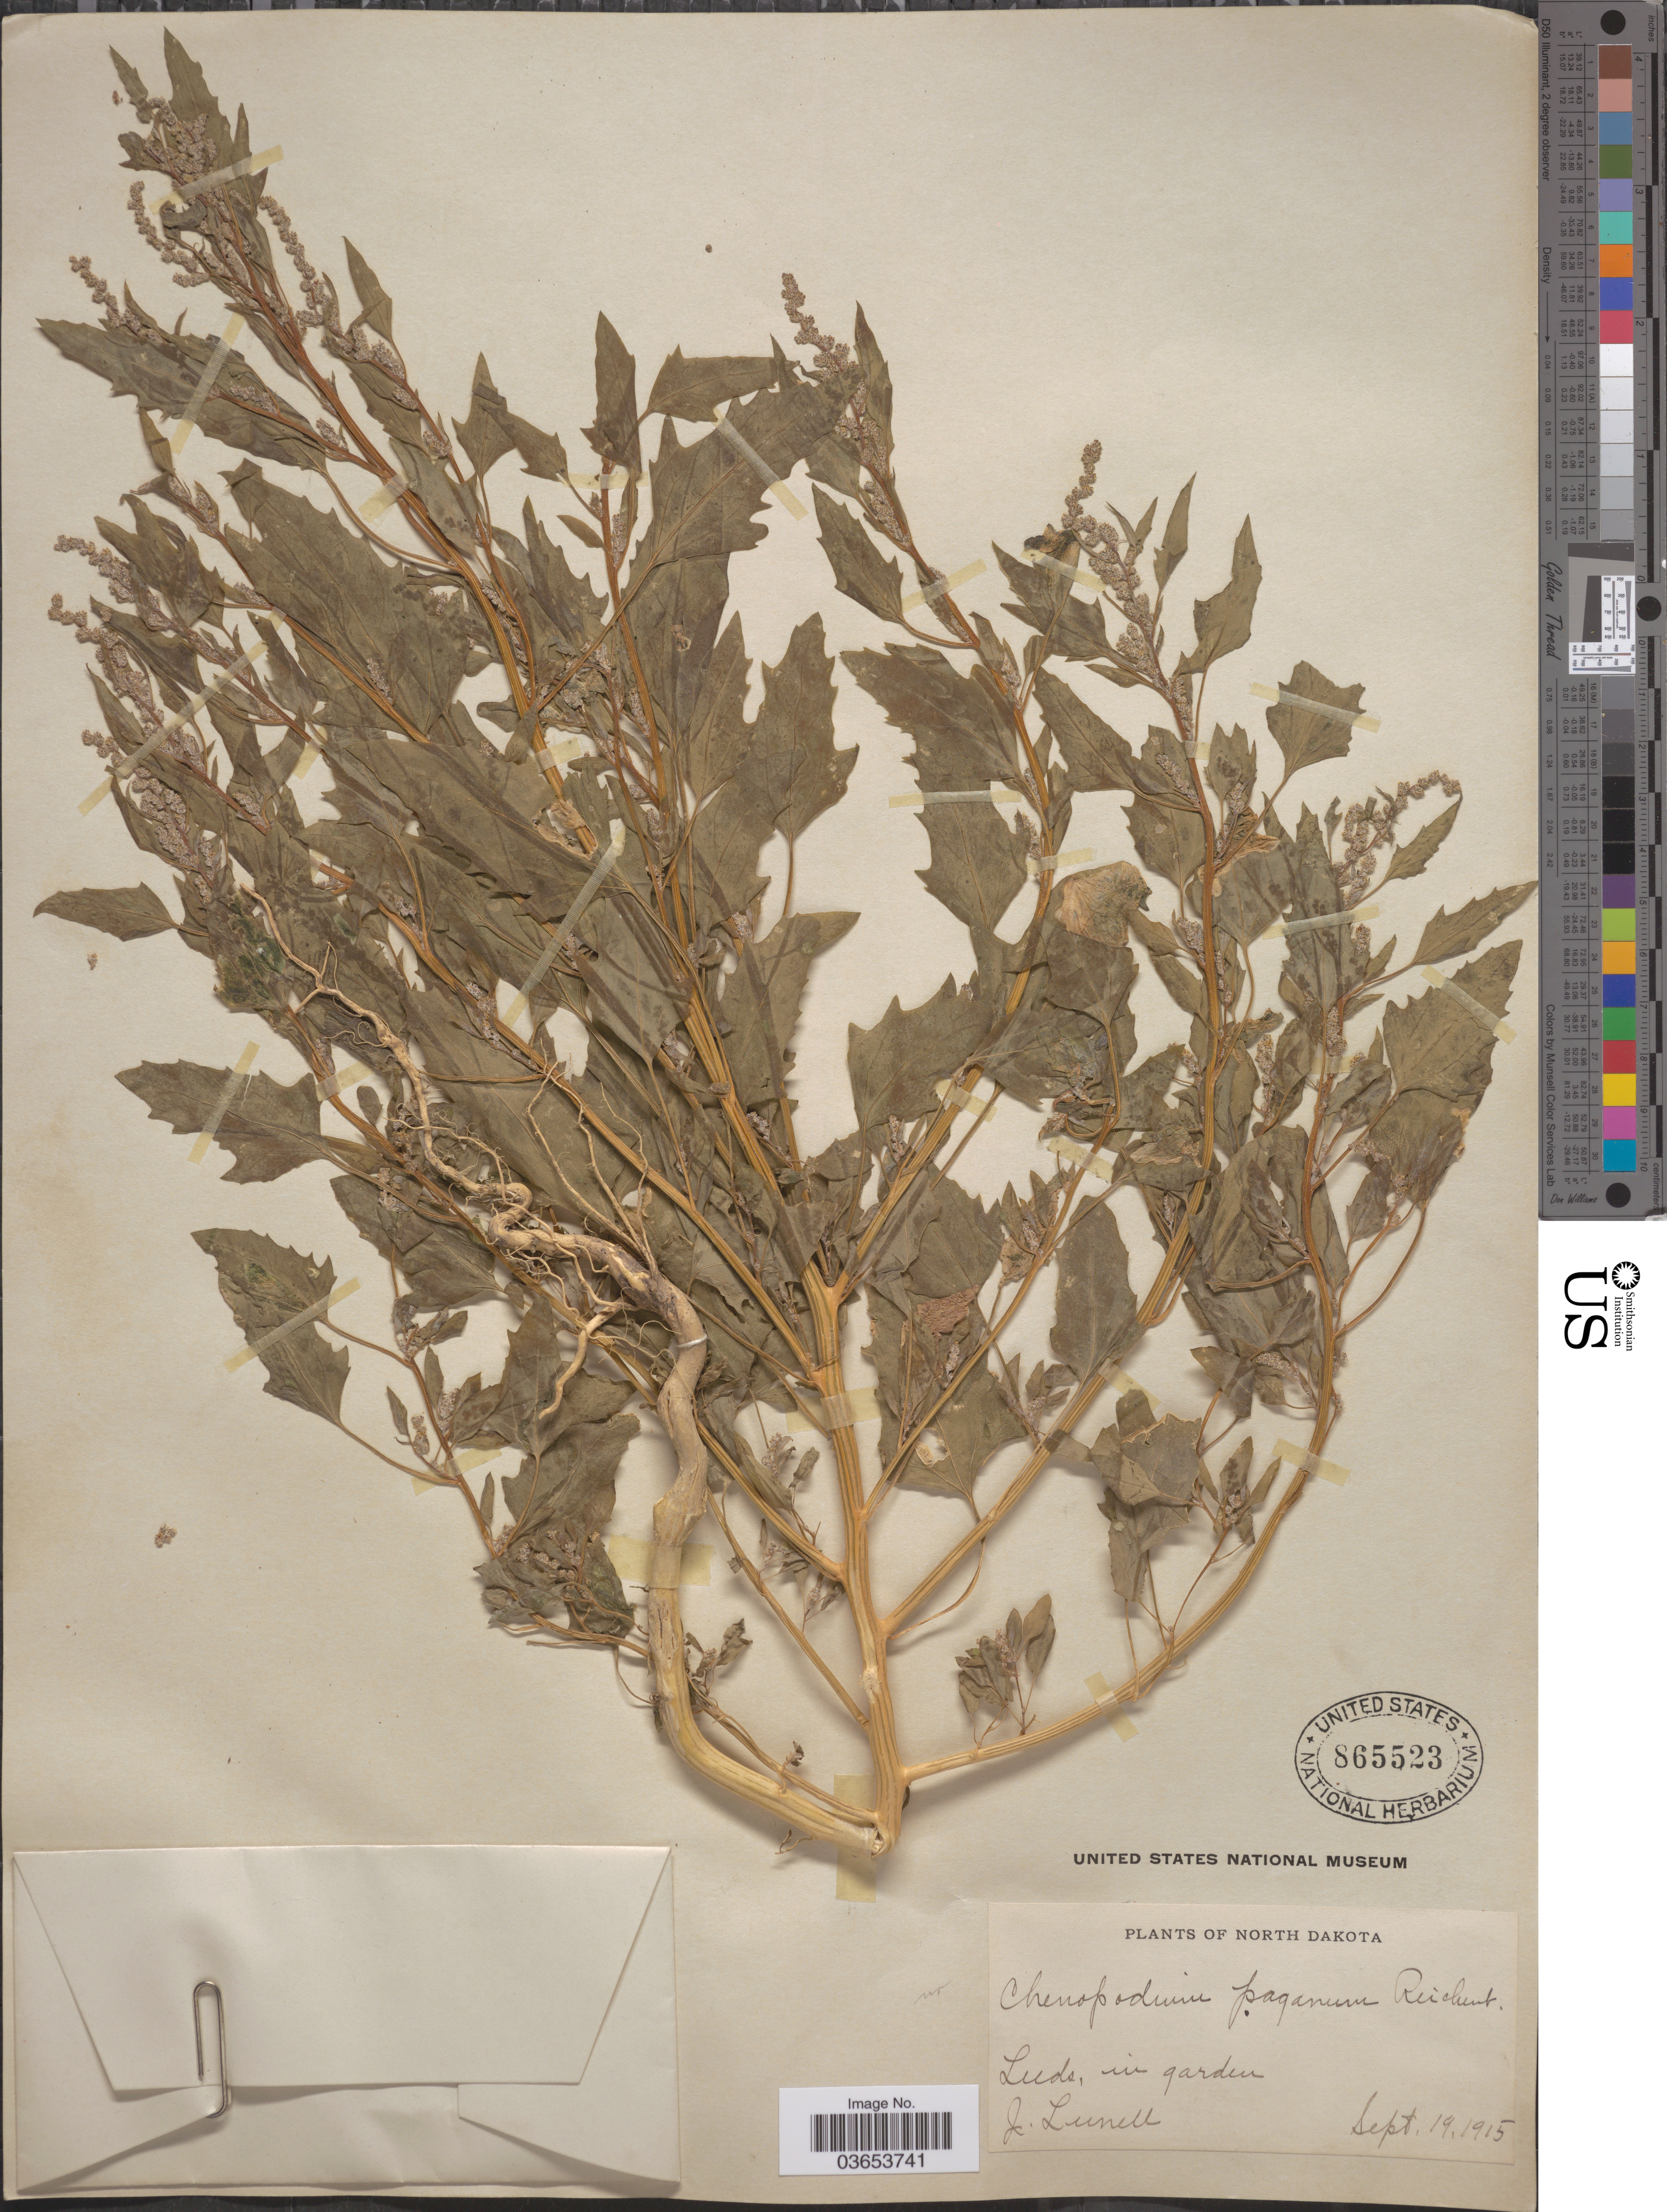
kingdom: Plantae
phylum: Tracheophyta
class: Magnoliopsida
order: Caryophyllales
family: Amaranthaceae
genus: Chenopodium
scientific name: Chenopodium paganum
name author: Rchb.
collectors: J. Lunell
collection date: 1915-09-19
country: United States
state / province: North Dakota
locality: Leeds, in garden.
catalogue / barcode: US 865523